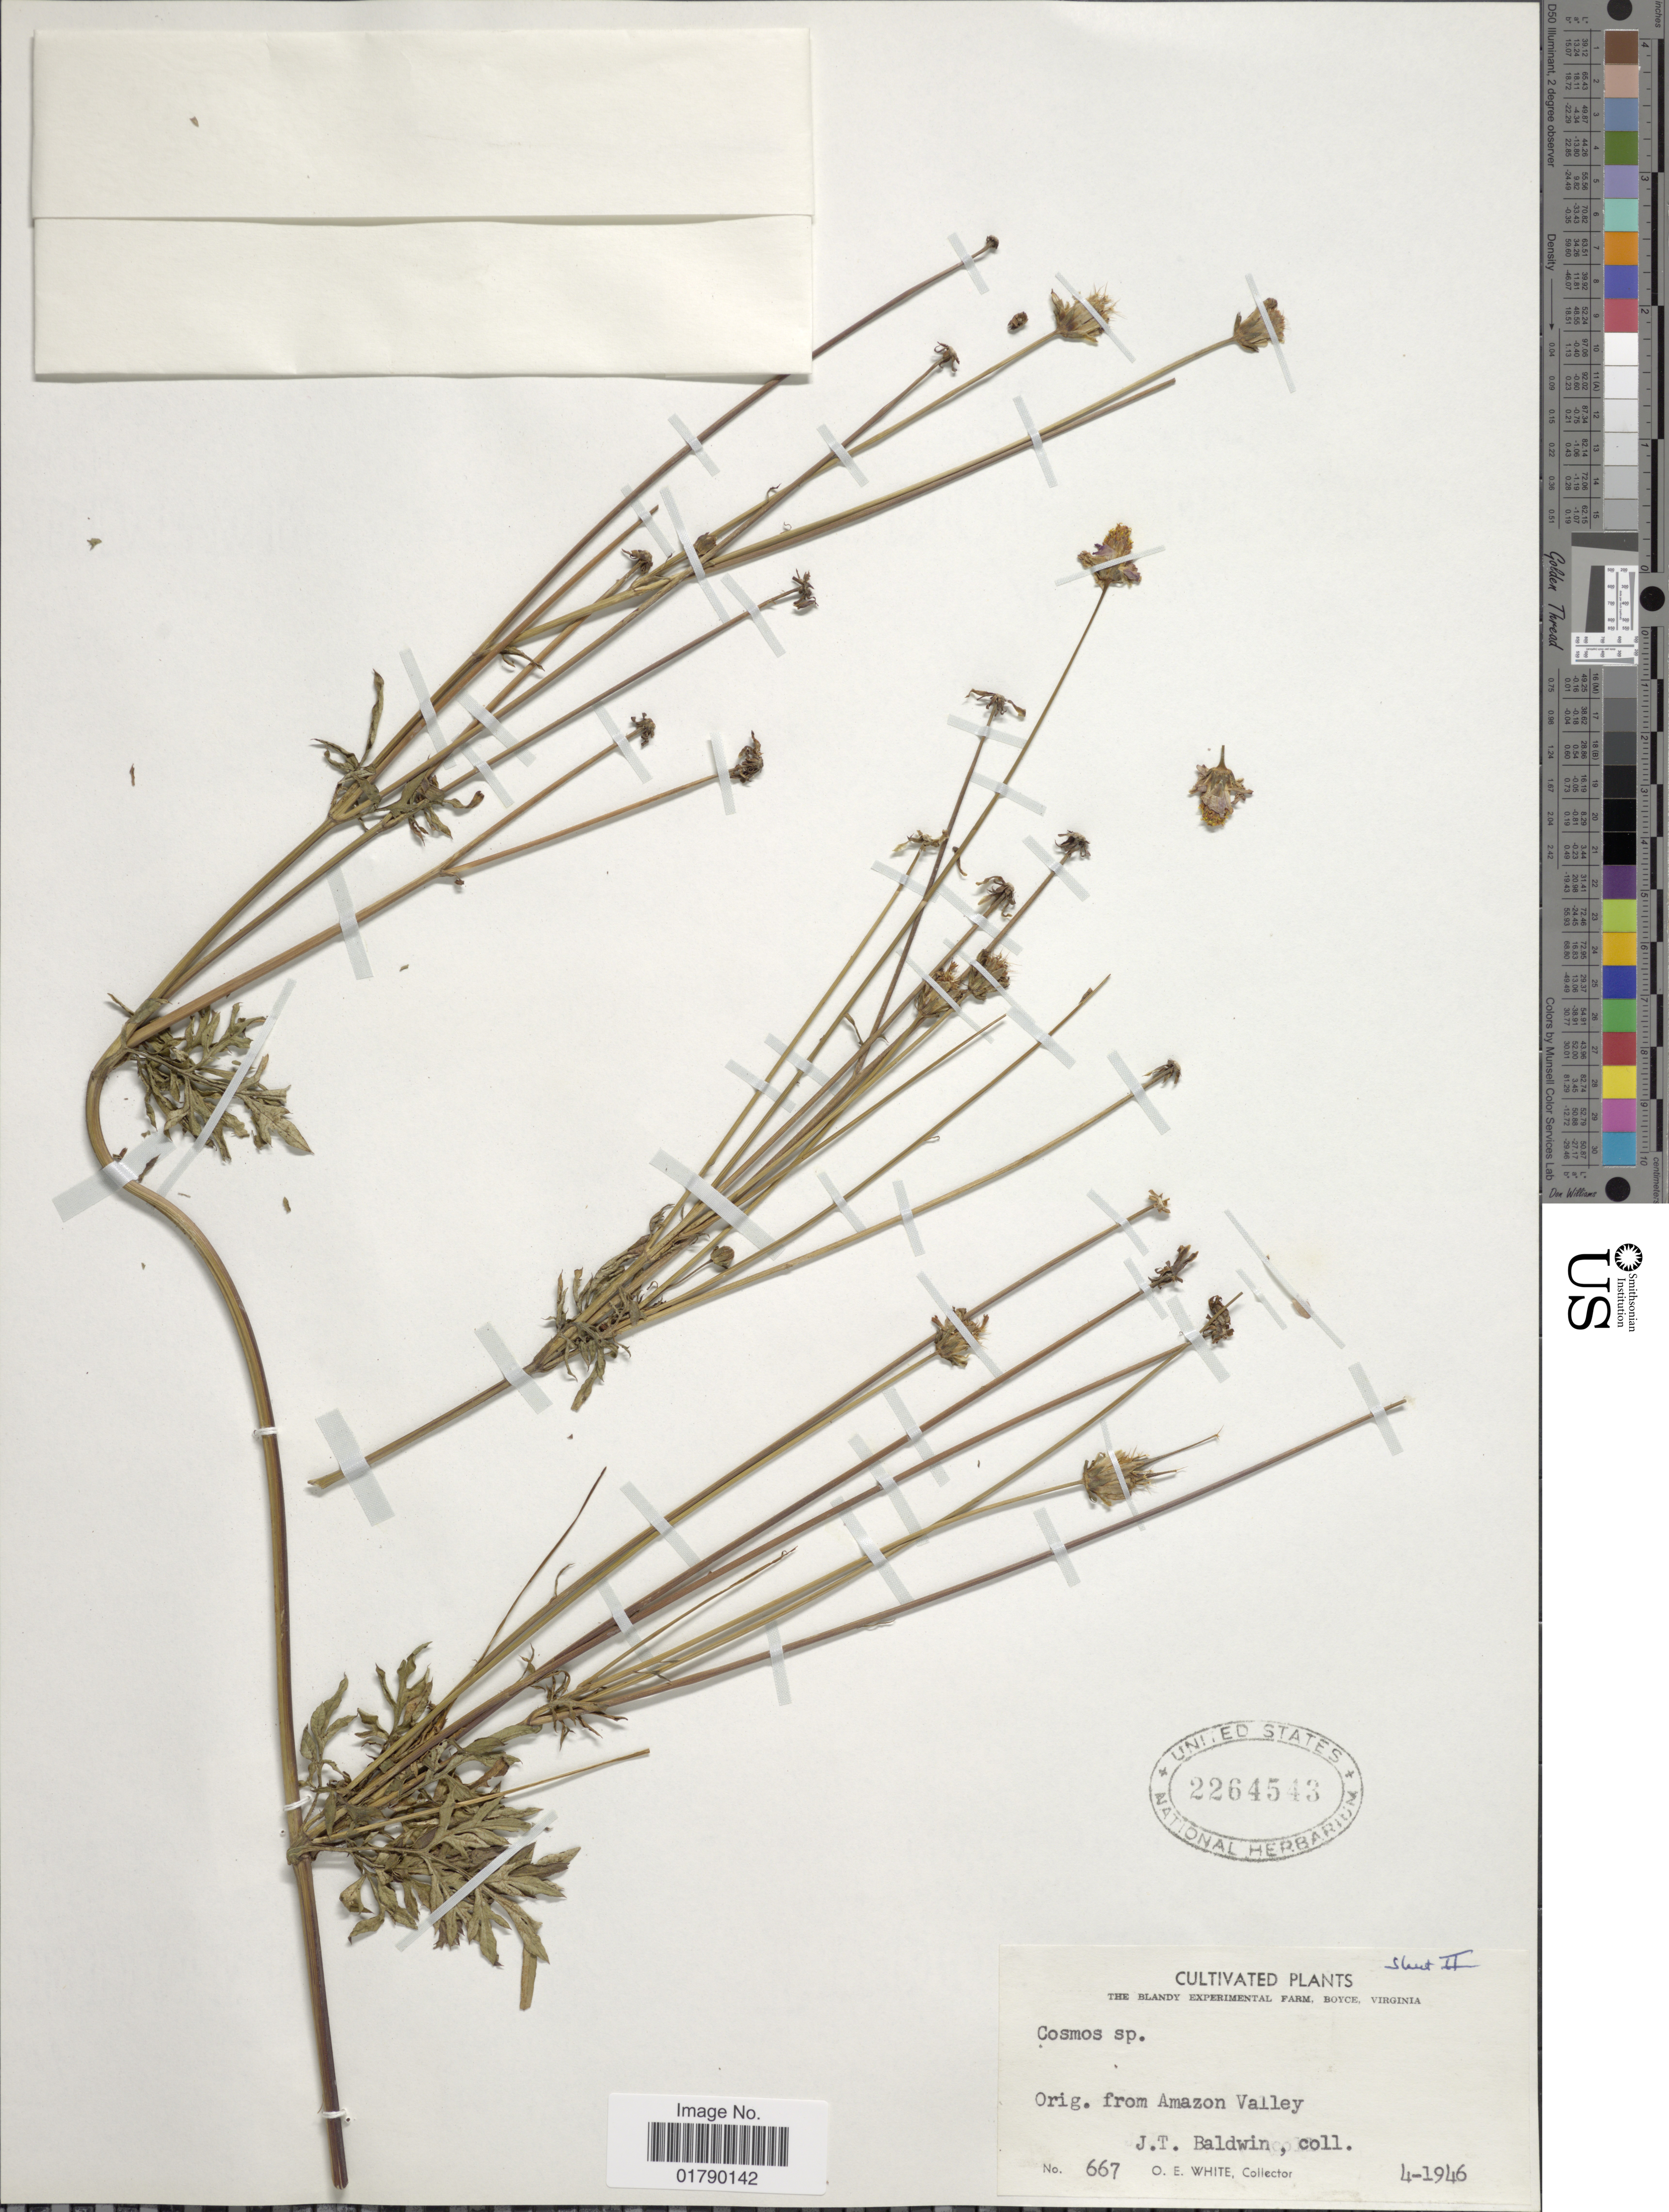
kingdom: Plantae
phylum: Tracheophyta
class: Magnoliopsida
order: Asterales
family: Asteraceae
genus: Cosmos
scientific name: Cosmos sp.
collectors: O. E. White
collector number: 667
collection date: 1946-04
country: United States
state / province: Virginia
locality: The Blandy Experimental Farm, Boyce, Virginia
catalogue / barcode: US 2264543